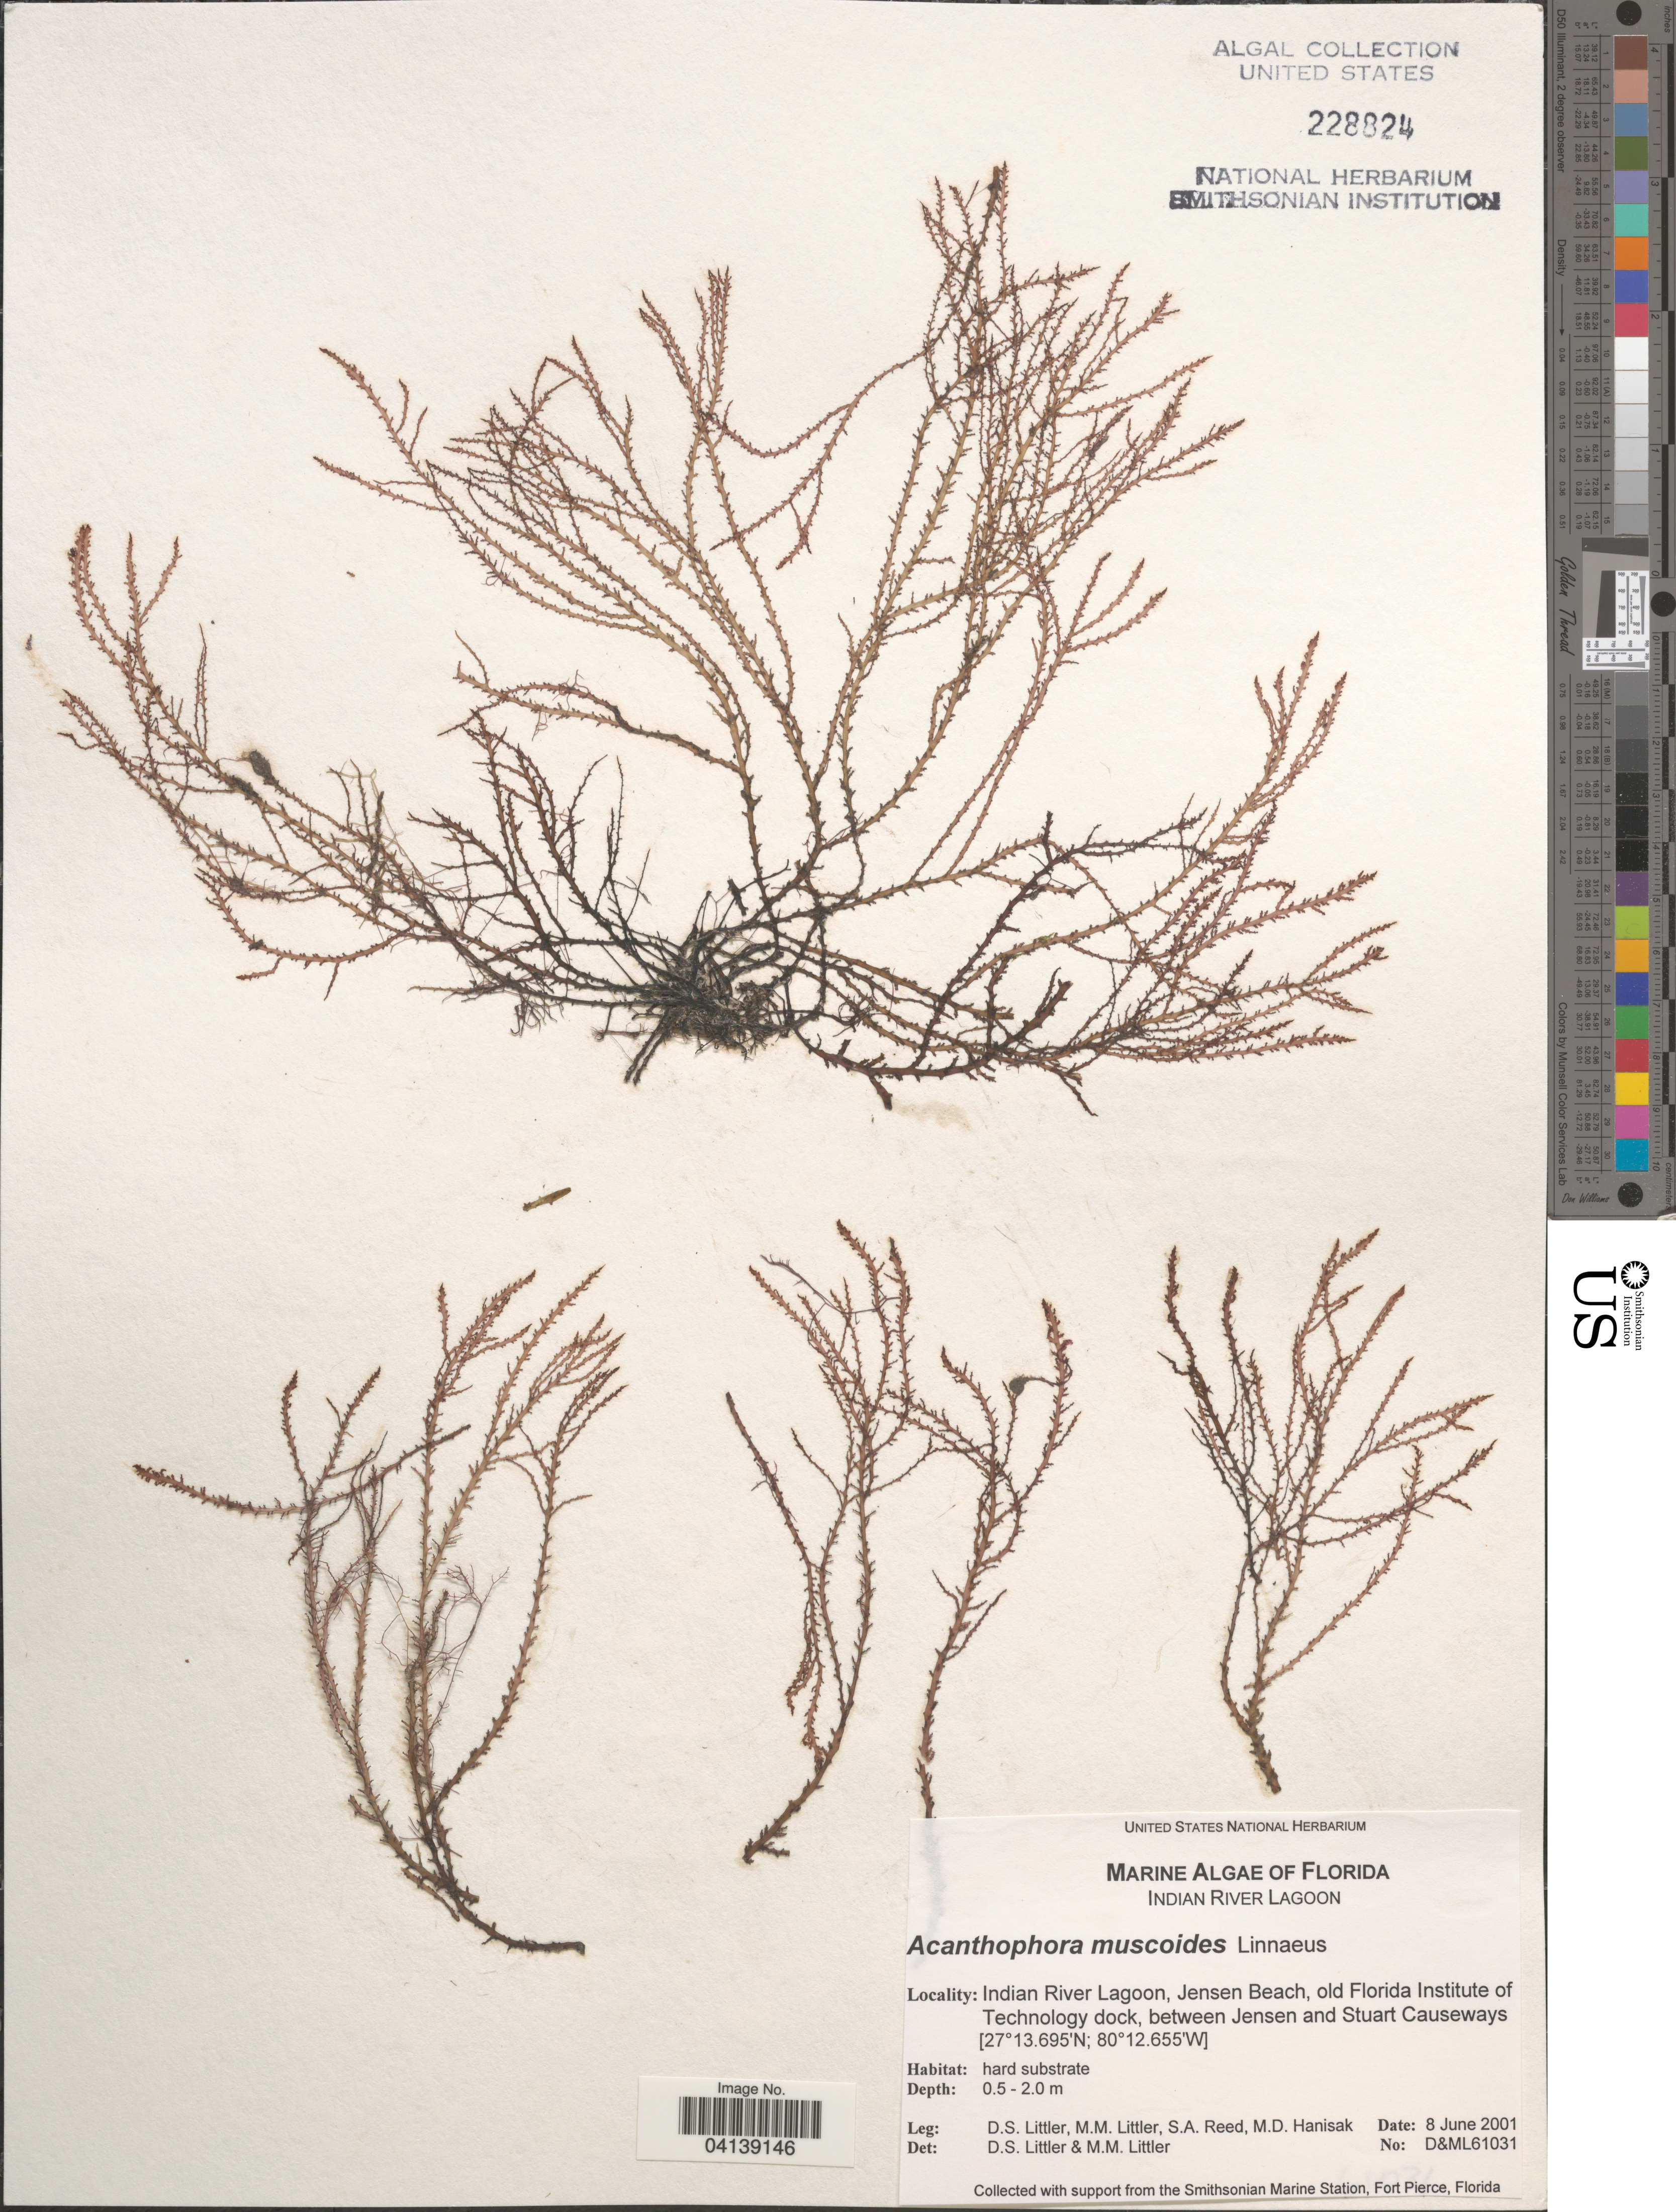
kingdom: Plantae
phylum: Rhodophyta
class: Florideophyceae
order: Ceramiales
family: Rhodomelaceae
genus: Acanthophora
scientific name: Acanthophora muscoides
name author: (C. Agardh) Bory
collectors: D. S. Littler, S. Reed & M. Hanisak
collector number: D&ML61031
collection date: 2001-06-08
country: United States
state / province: Florida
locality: Indian River Lagoon, Jensen Beach, old Florida Institute of Technology dock, between Jensen and Stuart Causeways.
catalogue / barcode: US 228824